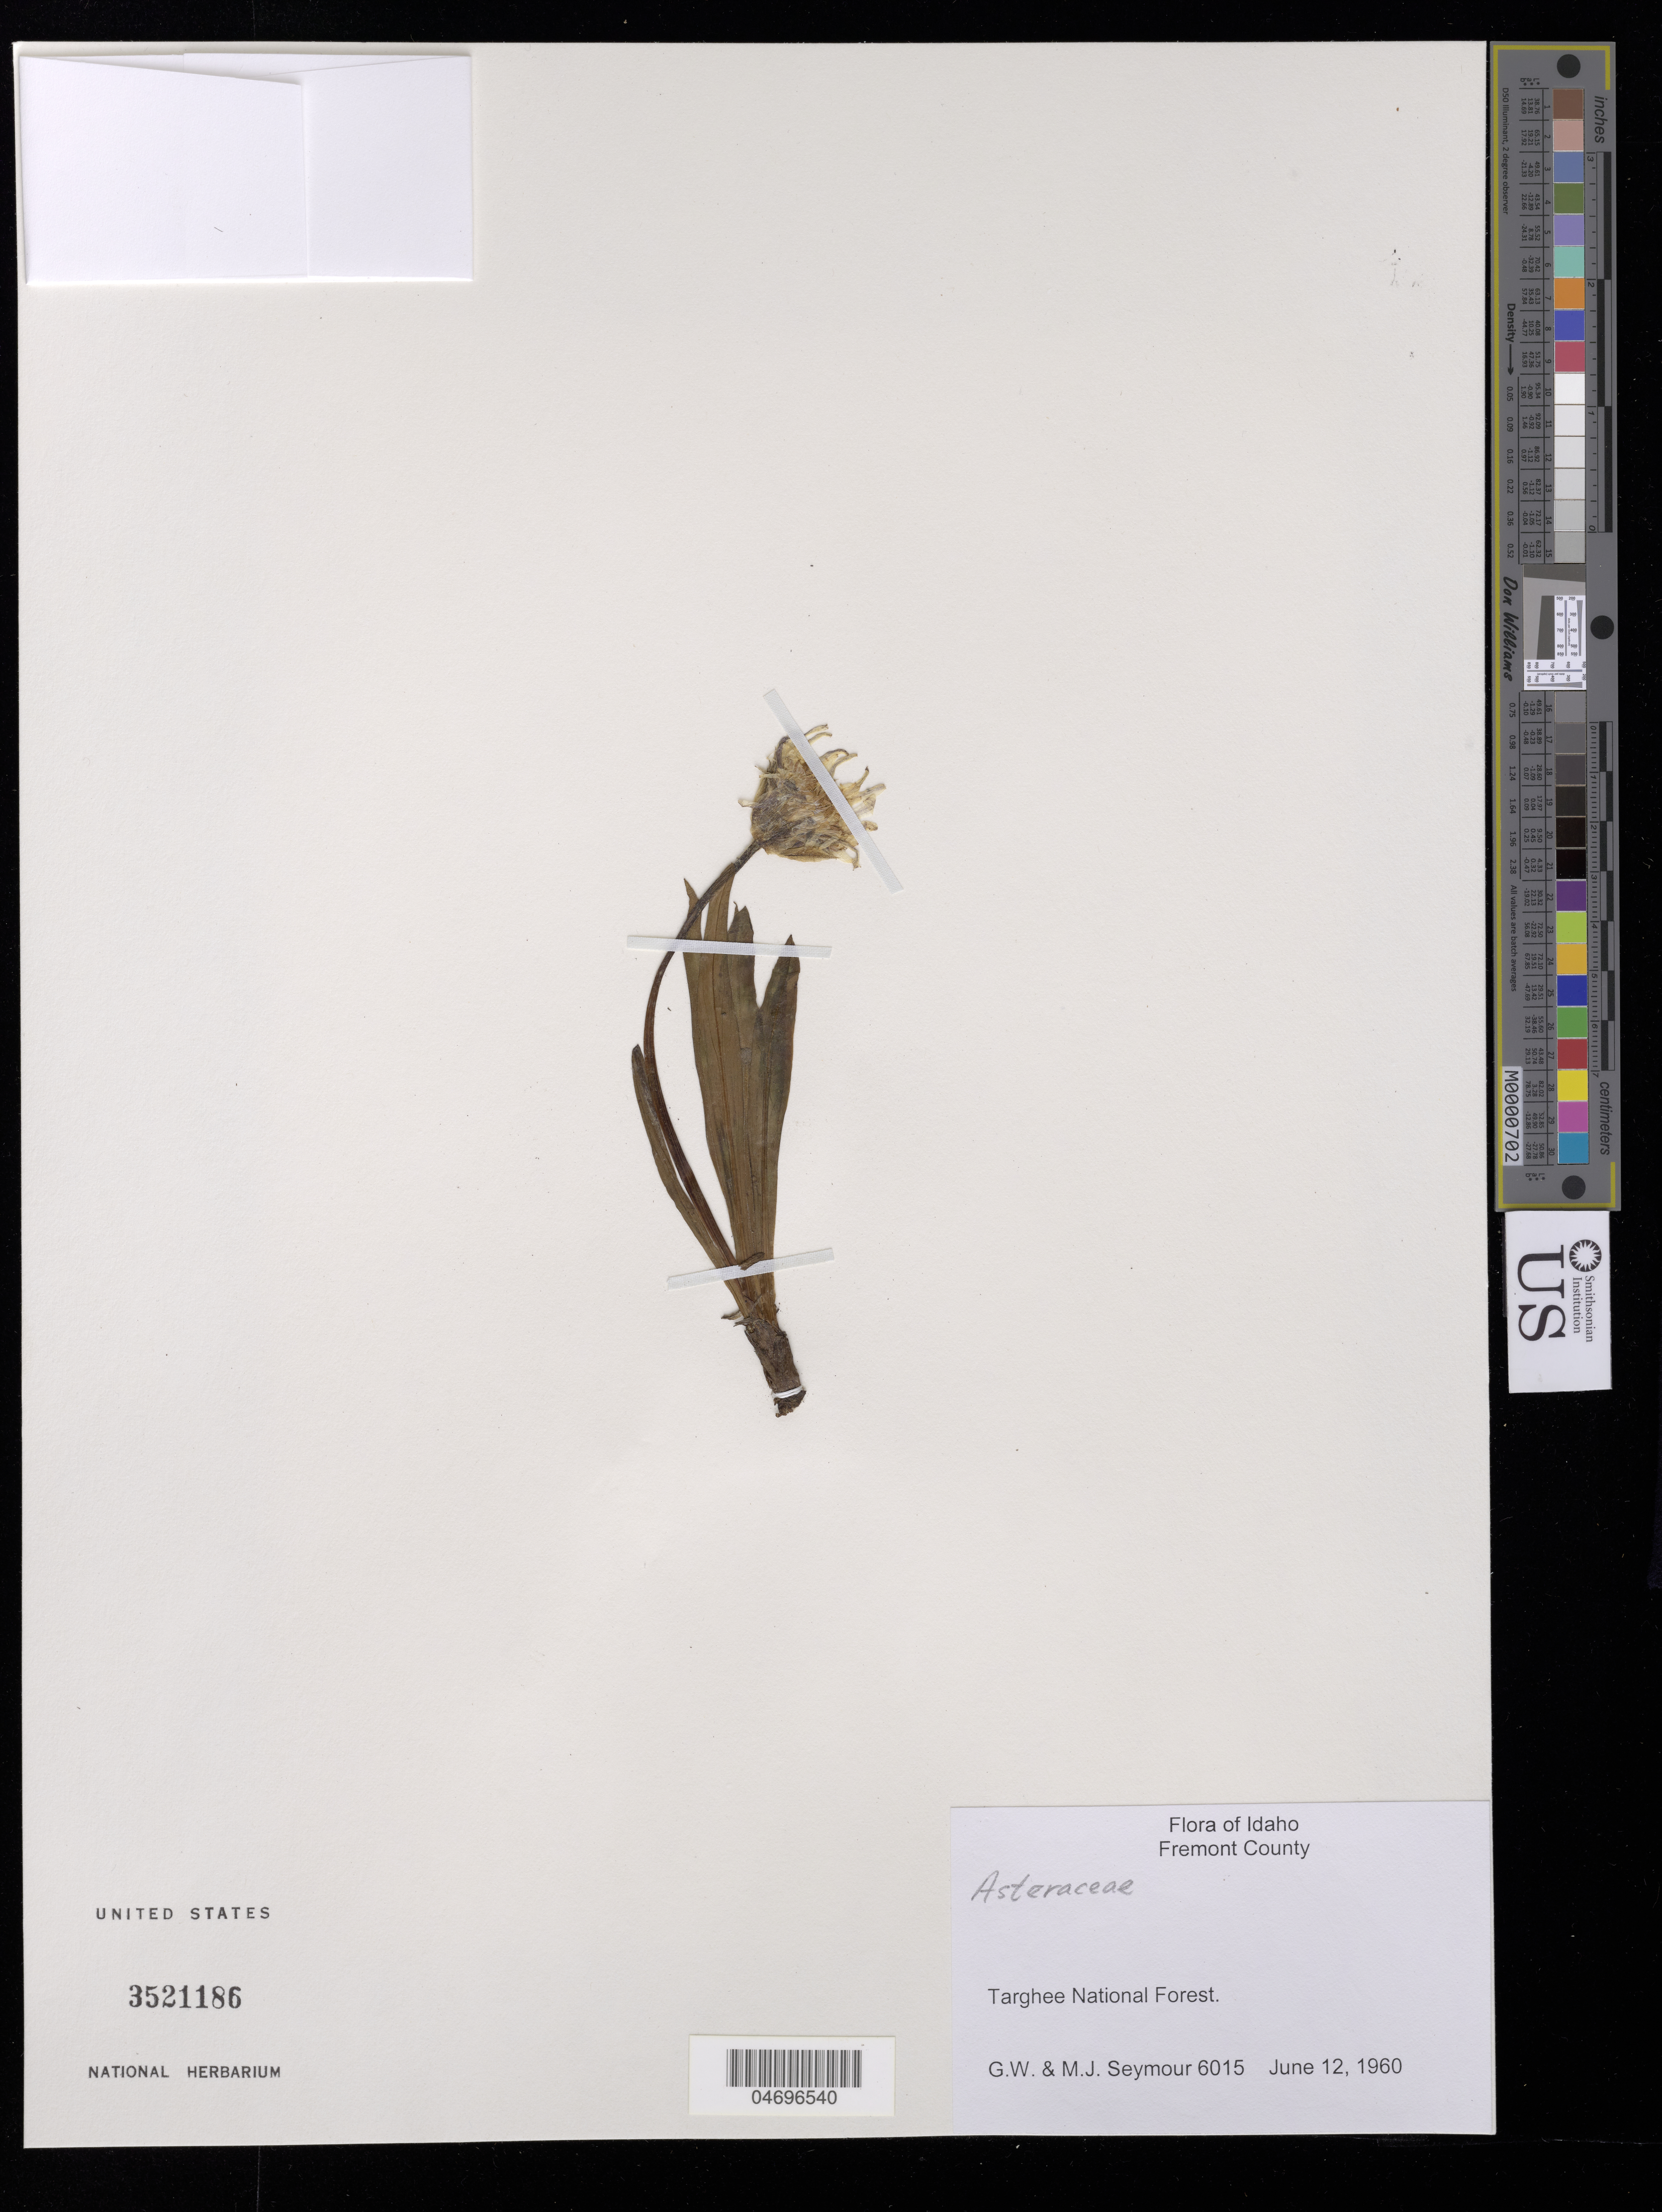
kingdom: Plantae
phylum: Tracheophyta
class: Magnoliopsida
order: Asterales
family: Asteraceae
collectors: G. Seymour & M. Seymour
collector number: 6015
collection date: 1960-06-12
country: United States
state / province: Idaho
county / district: Fremont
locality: Targhee National Forest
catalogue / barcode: US 3521186